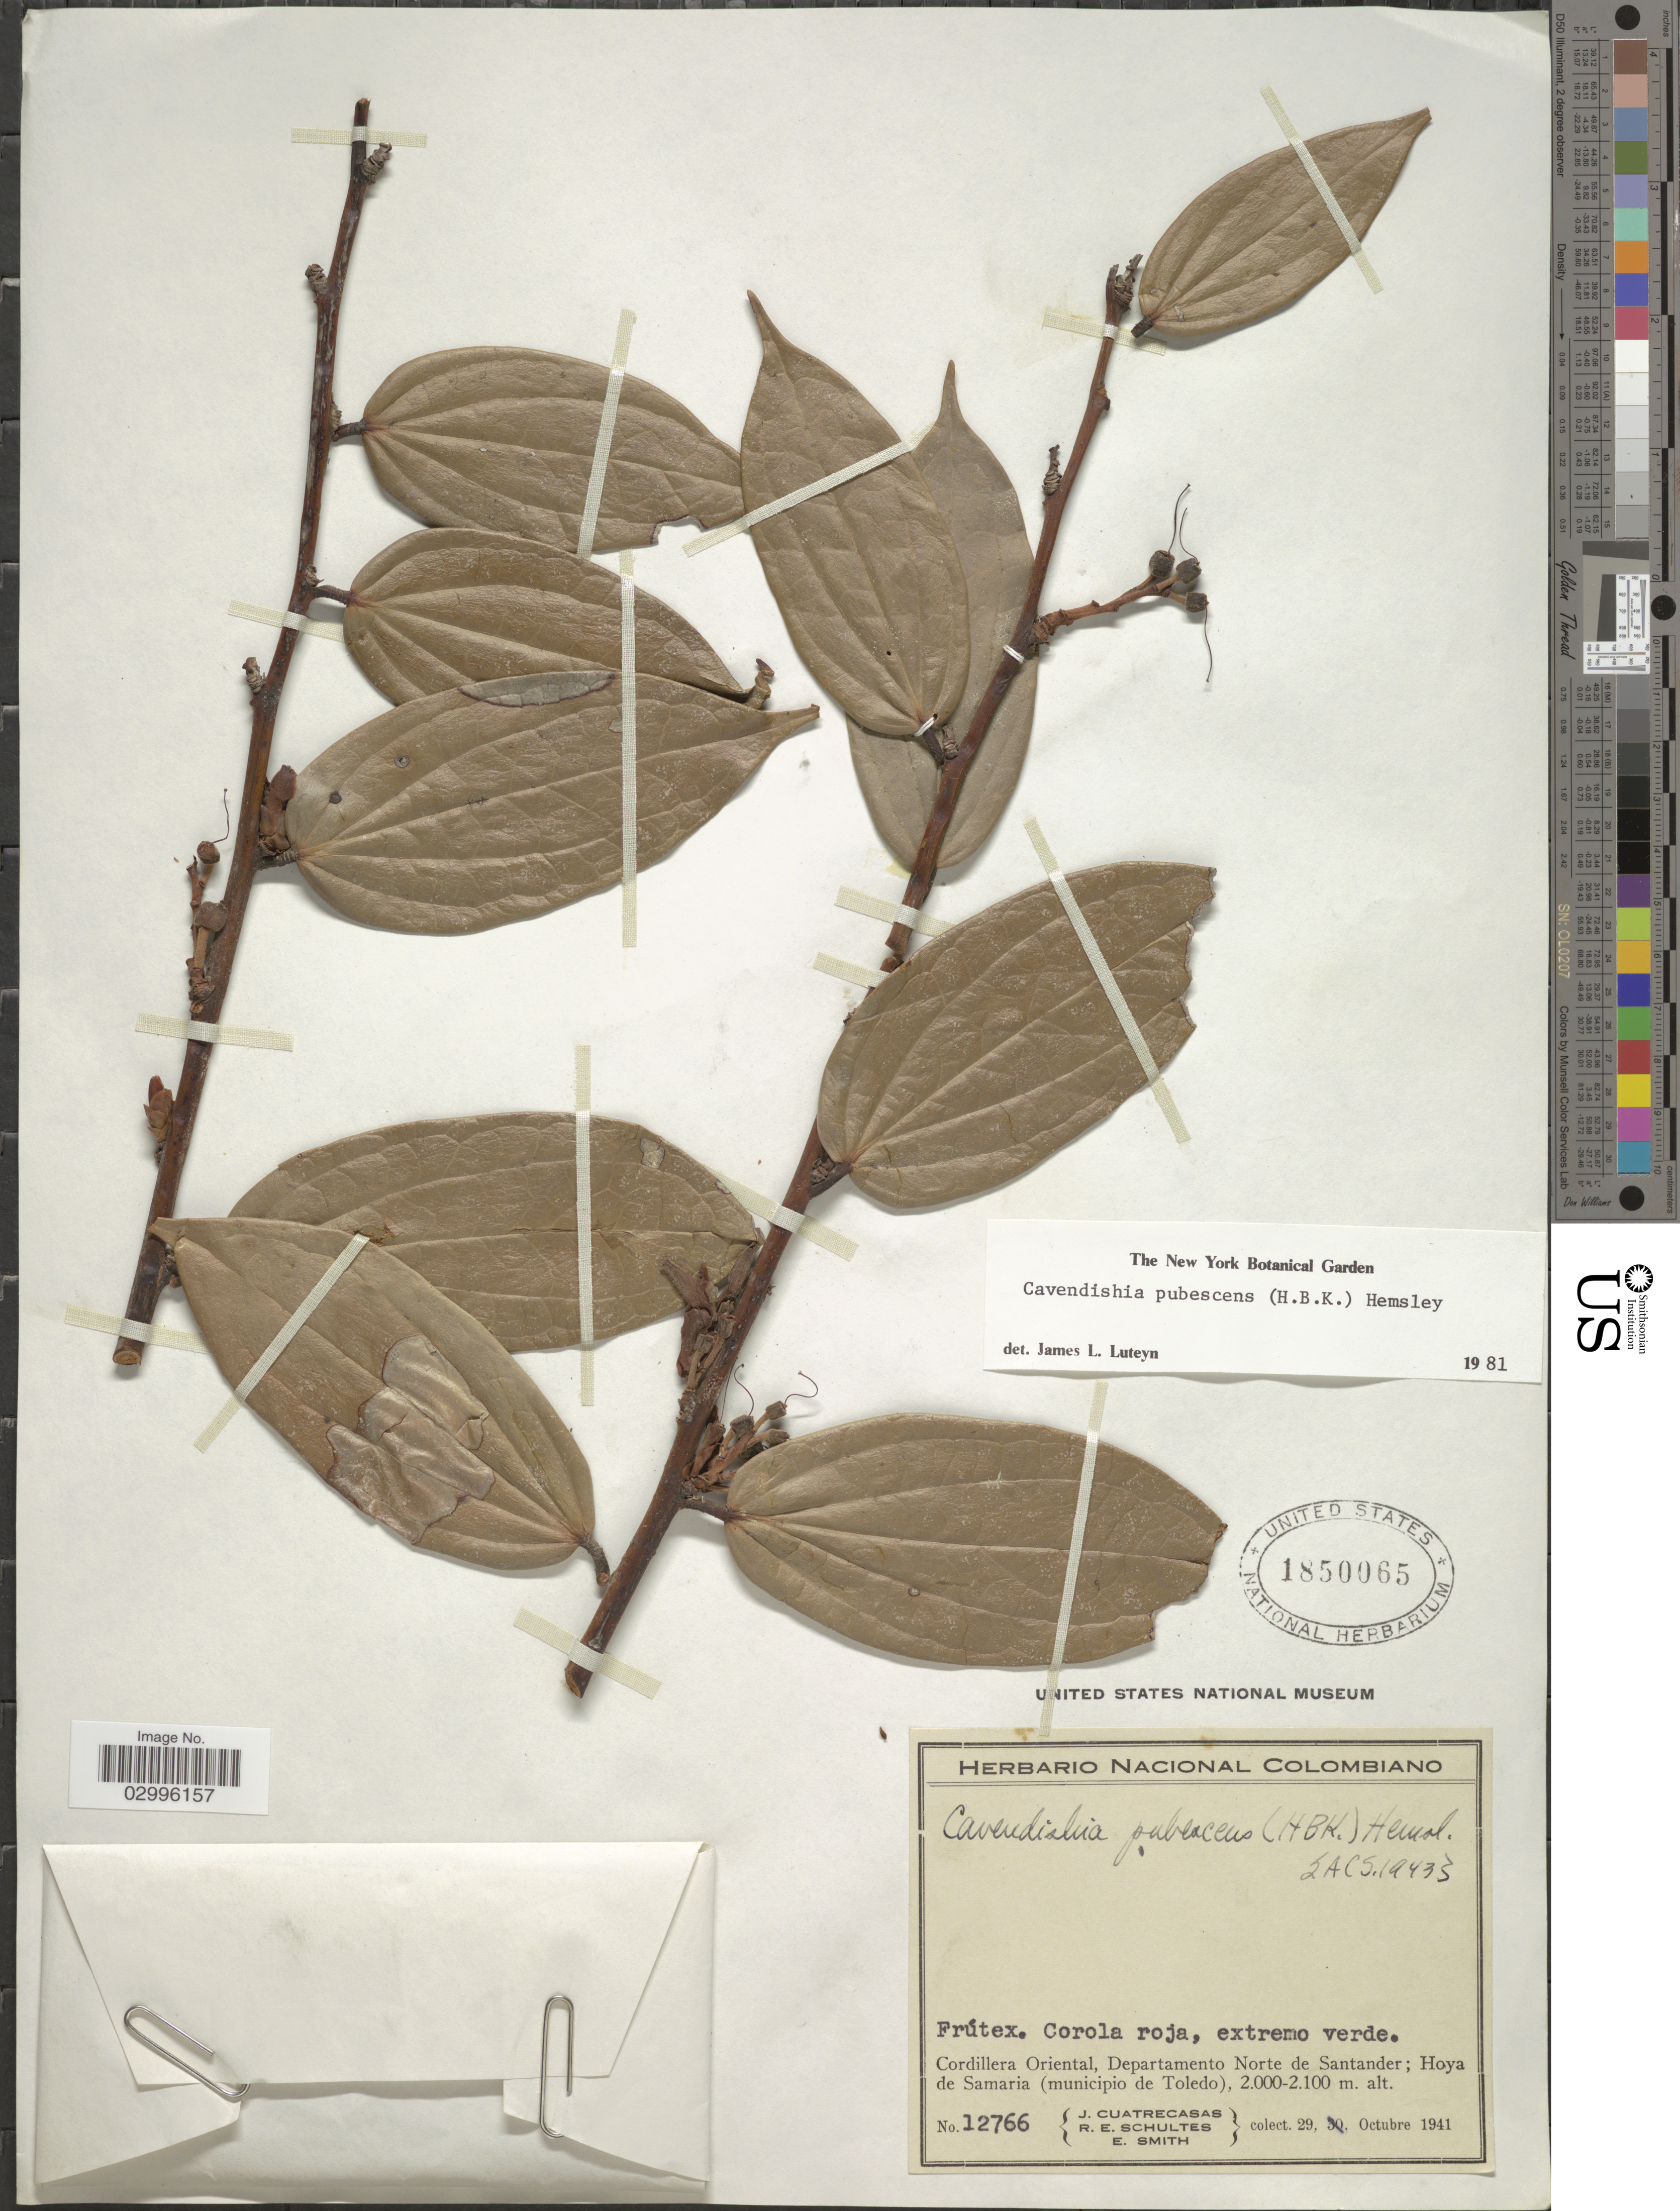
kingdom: Plantae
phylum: Tracheophyta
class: Magnoliopsida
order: Ericales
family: Ericaceae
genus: Cavendishia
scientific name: Cavendishia pubescens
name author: (Kunth) Hemsl.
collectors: J. Cuatrecasas, R. E. Schultes & E. Smith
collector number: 12766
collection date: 1941-10-29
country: Colombia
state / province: Norte de Santander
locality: Cordillera Oriental, Departamento Norte de Santander; Hoya de Samaria (municipio de Toledo).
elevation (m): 2000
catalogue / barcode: US 1850065